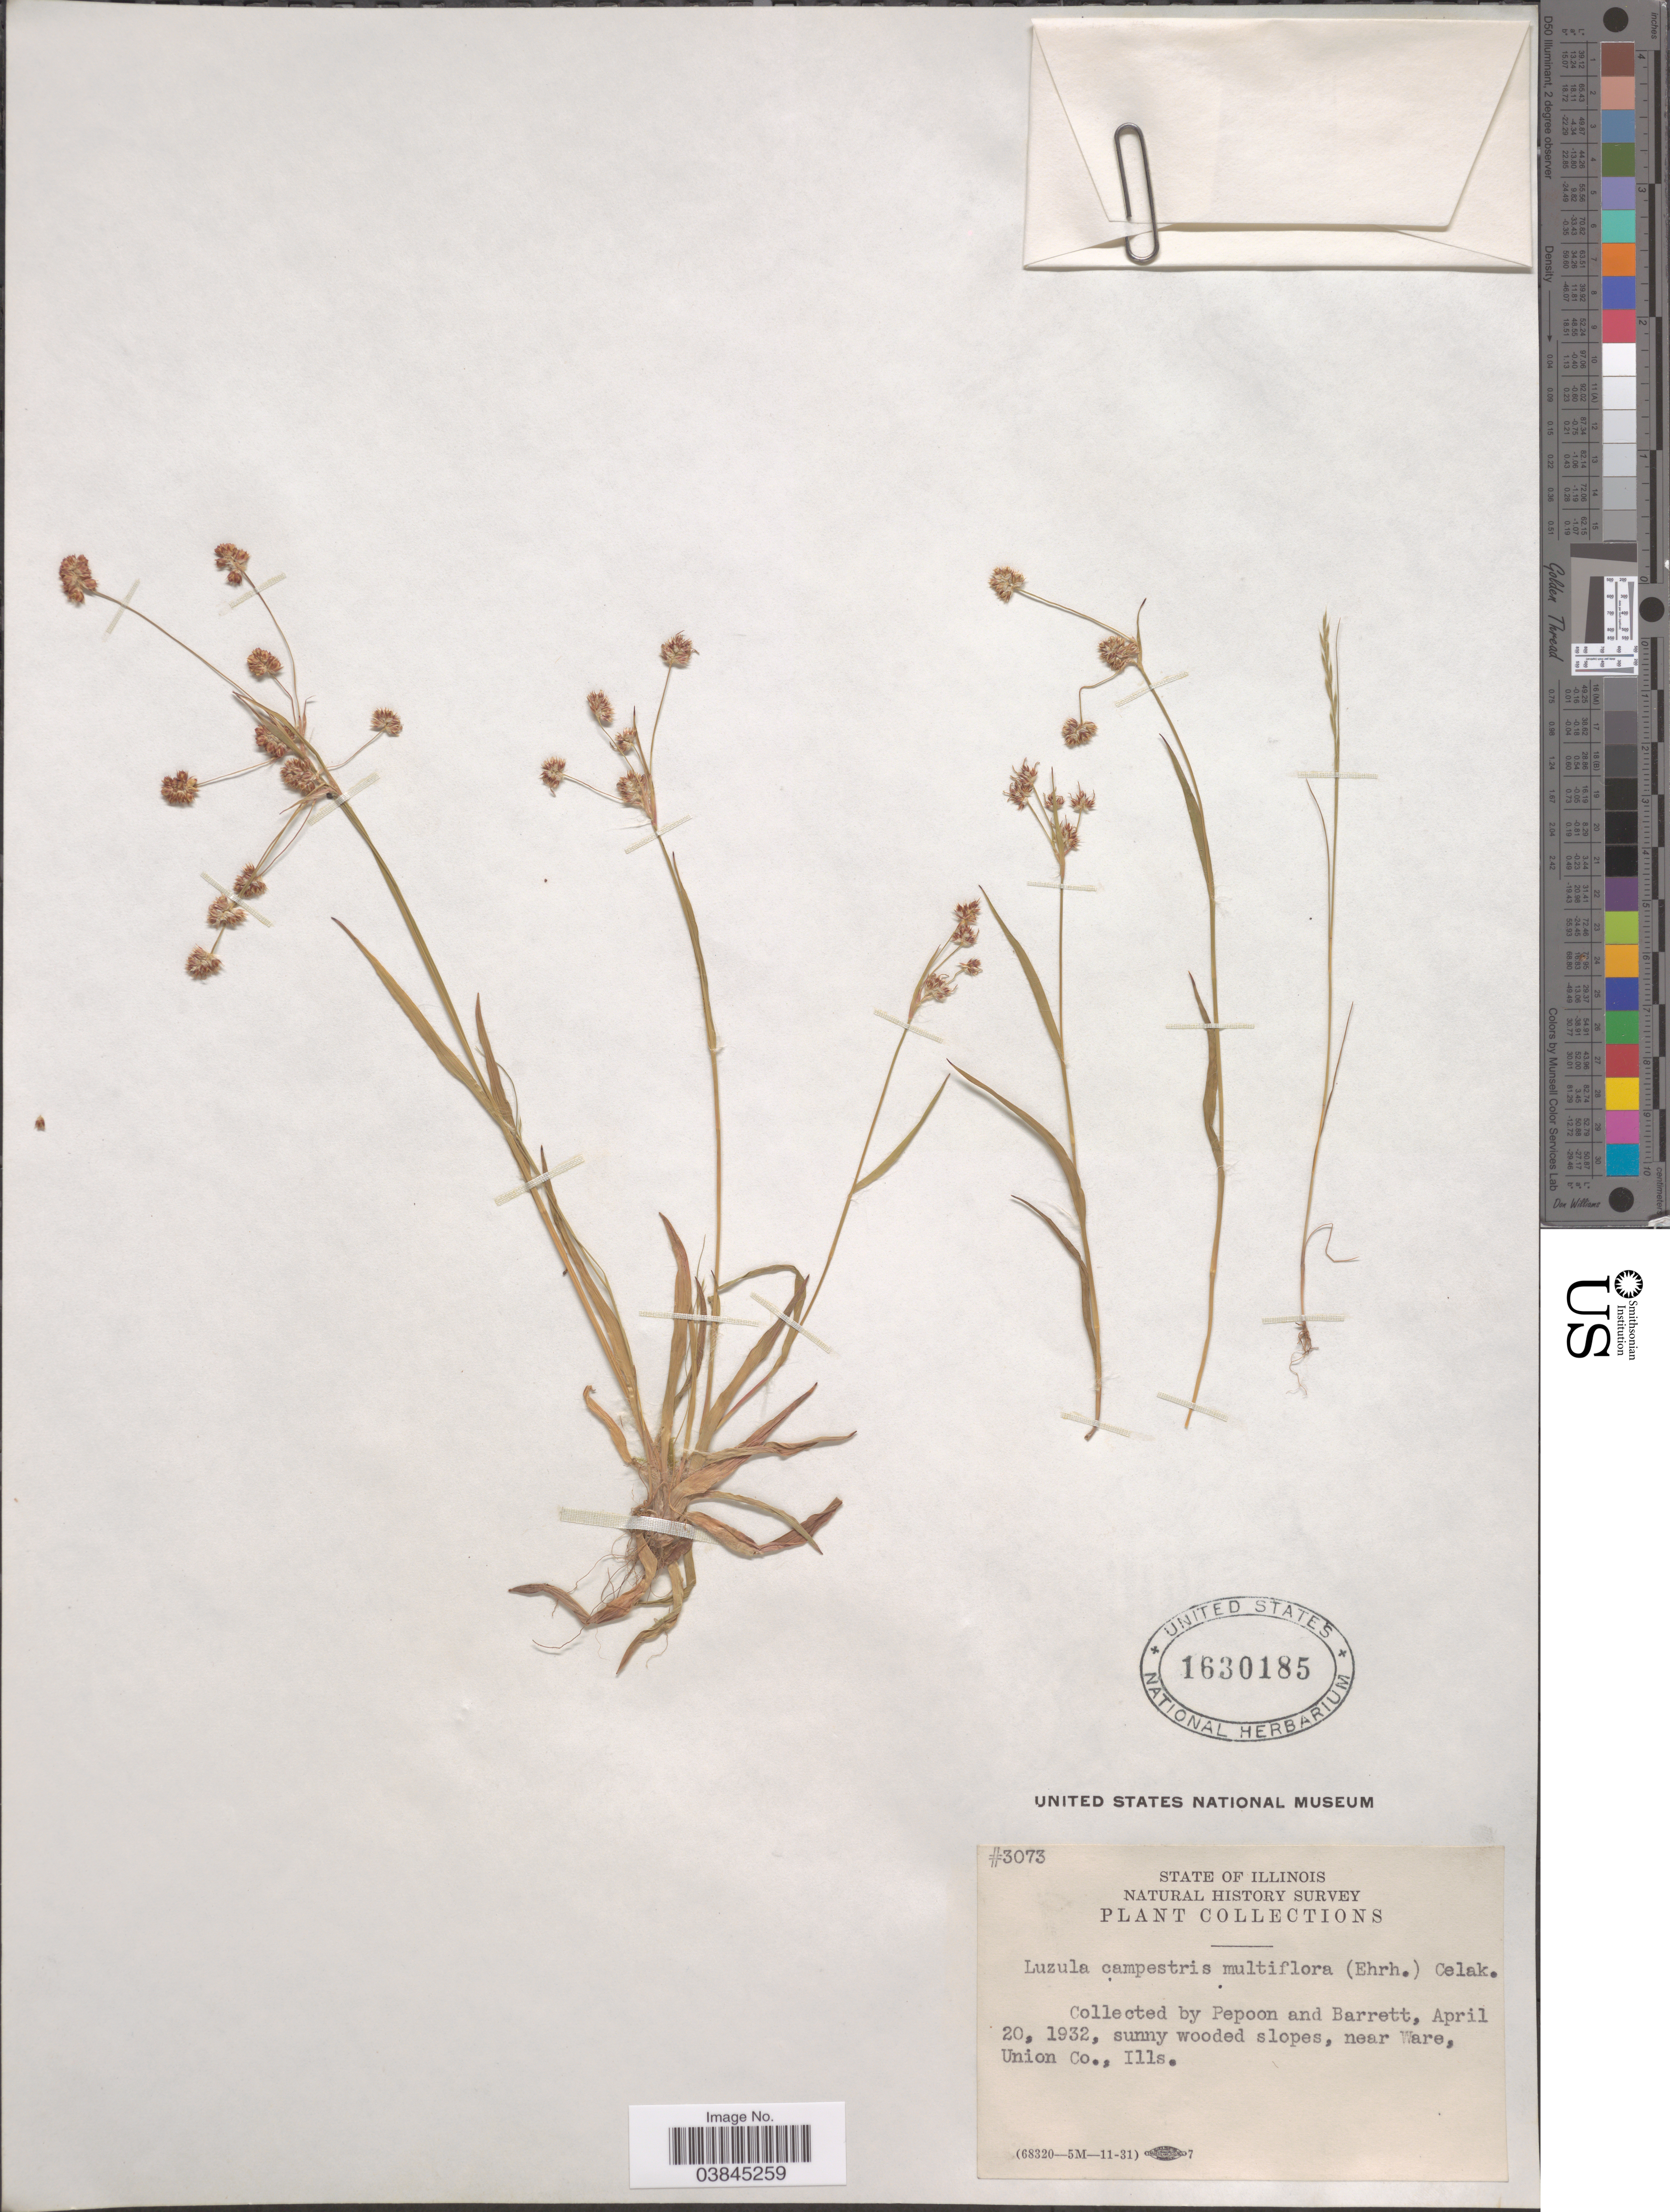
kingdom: Plantae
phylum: Tracheophyta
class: Liliopsida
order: Poales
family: Juncaceae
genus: Luzula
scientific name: Luzula campestris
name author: (L.) DC.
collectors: Pepoon & -. Barrett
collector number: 3073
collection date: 1932-04-20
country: United States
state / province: Illinois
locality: Near Ware, Union Co.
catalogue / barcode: US 1630185